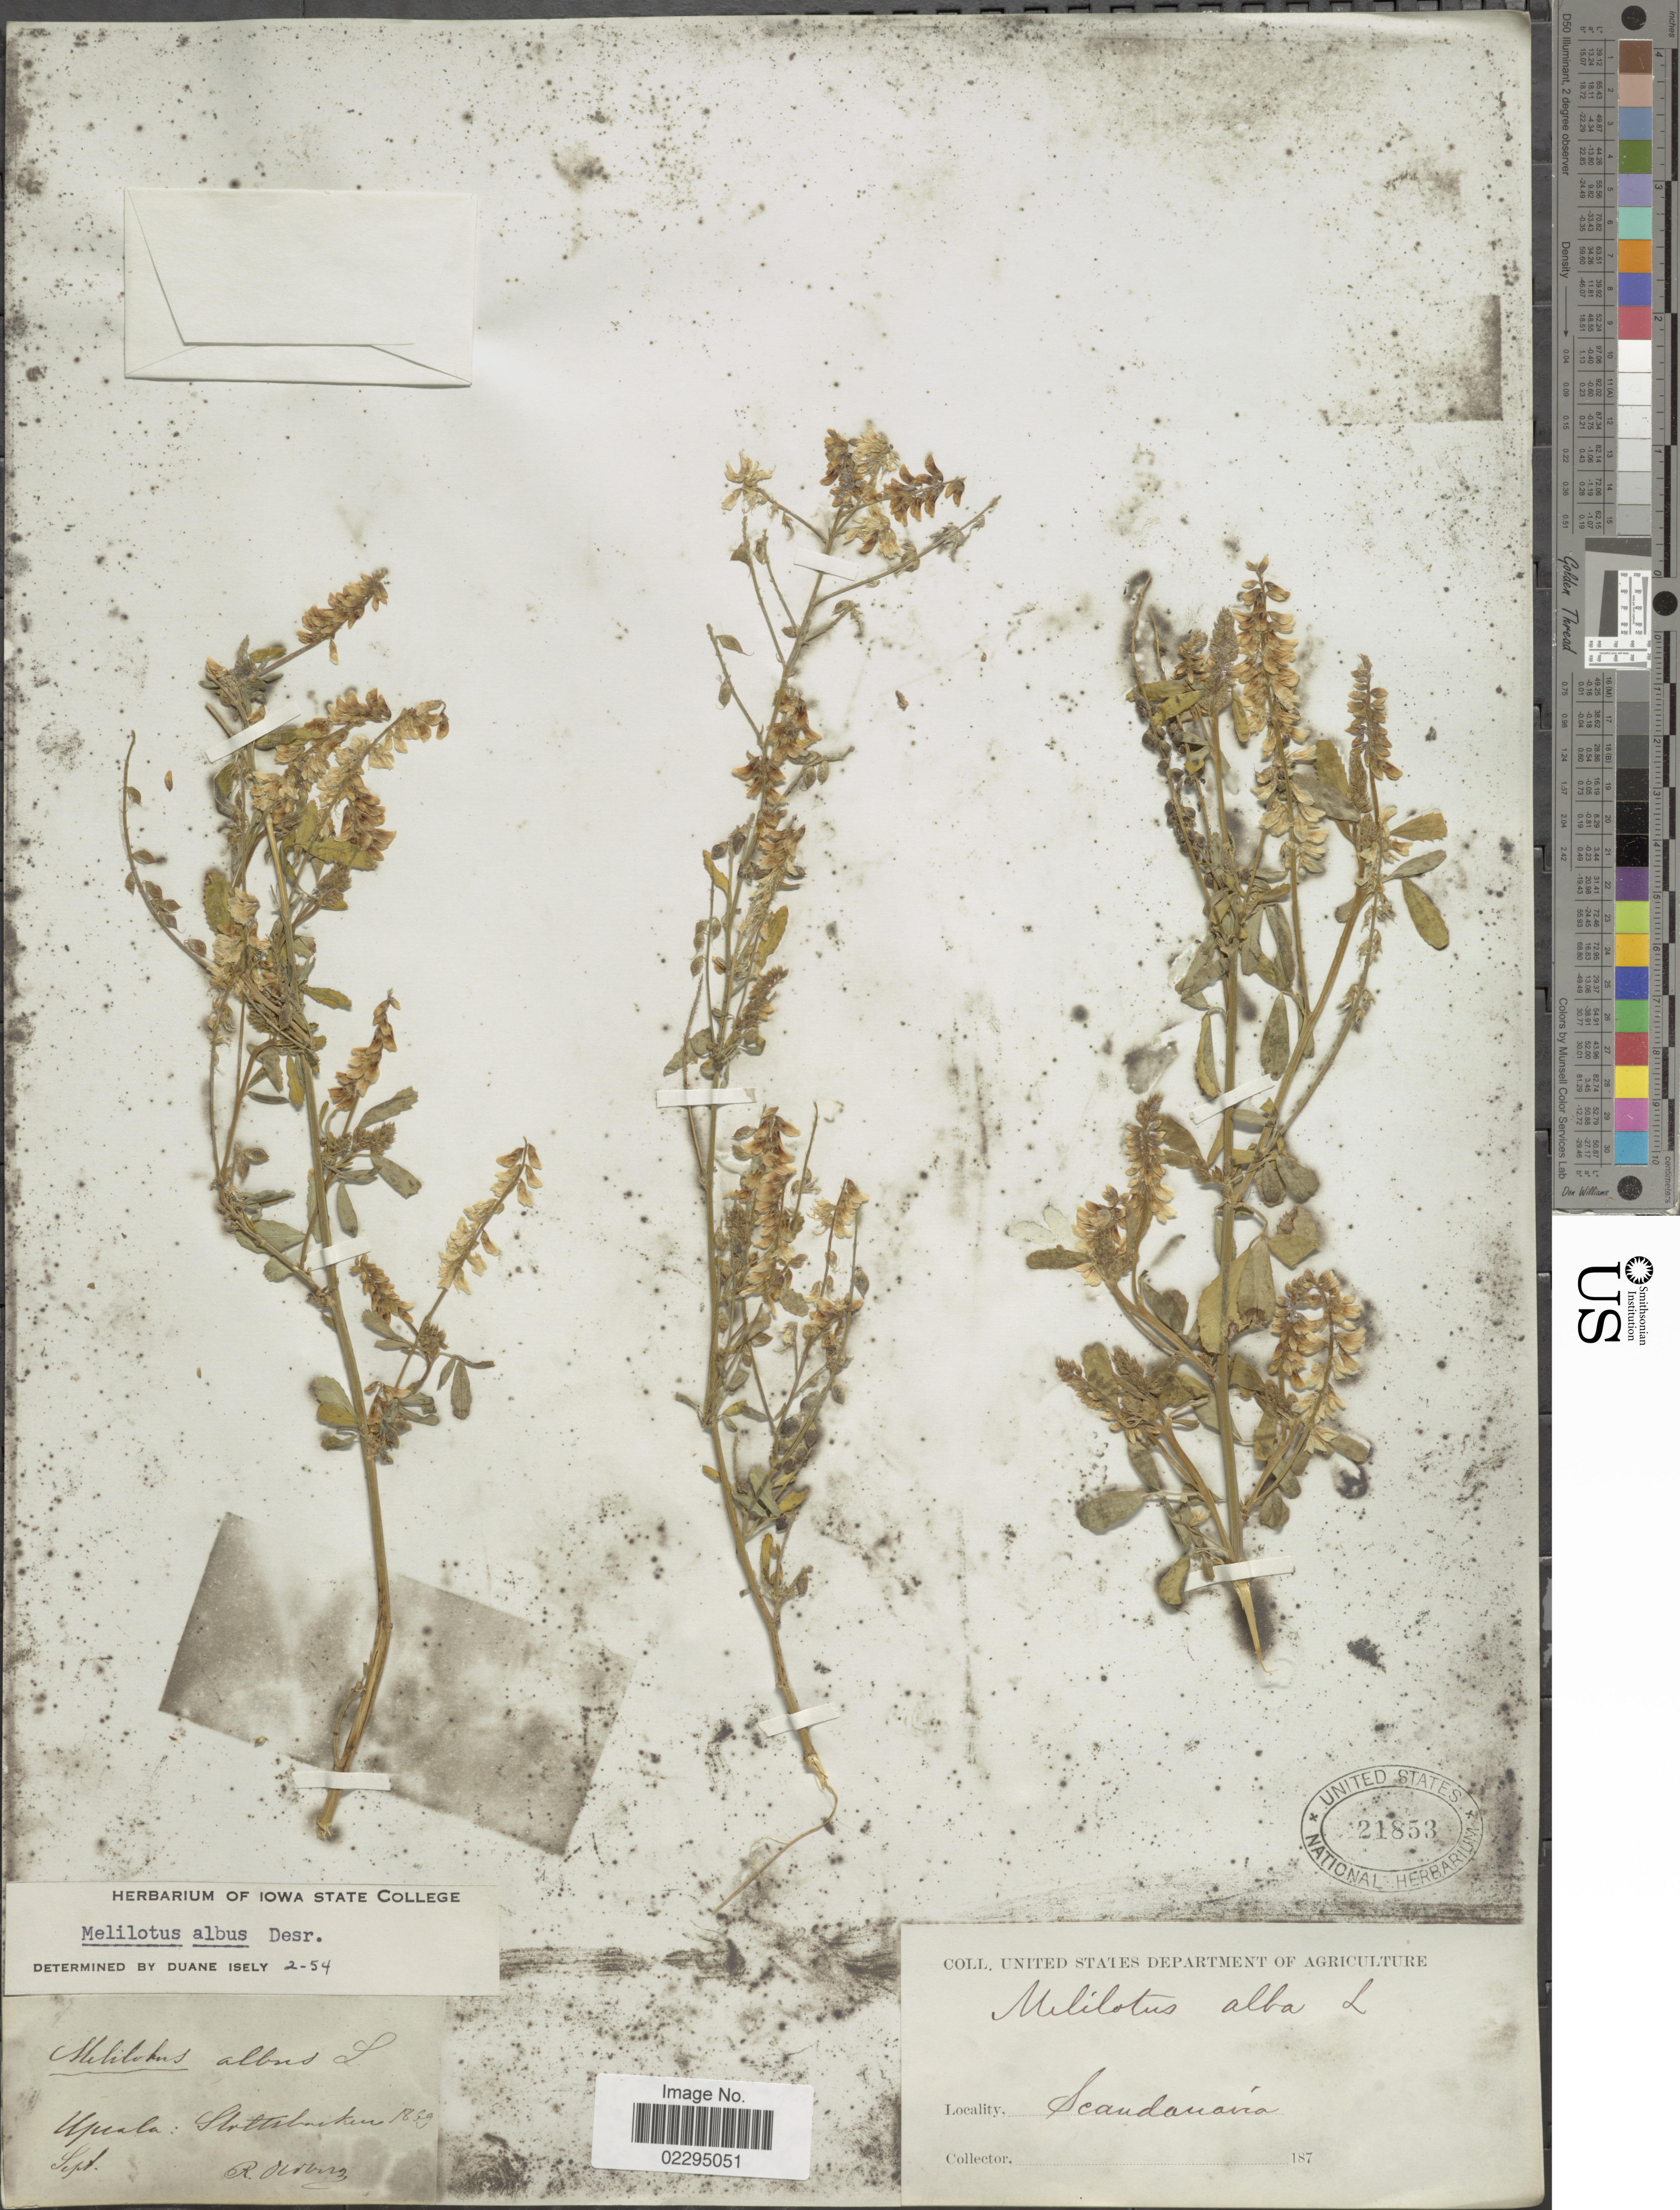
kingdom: Plantae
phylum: Tracheophyta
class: Magnoliopsida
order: Fabales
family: Fabaceae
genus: Melilotus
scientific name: Melilotus albus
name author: Medik.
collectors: R. Oldberg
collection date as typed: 187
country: Sweden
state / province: Uppsala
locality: Scandinavia, Upsala: Slottsbacken.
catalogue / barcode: US 21853